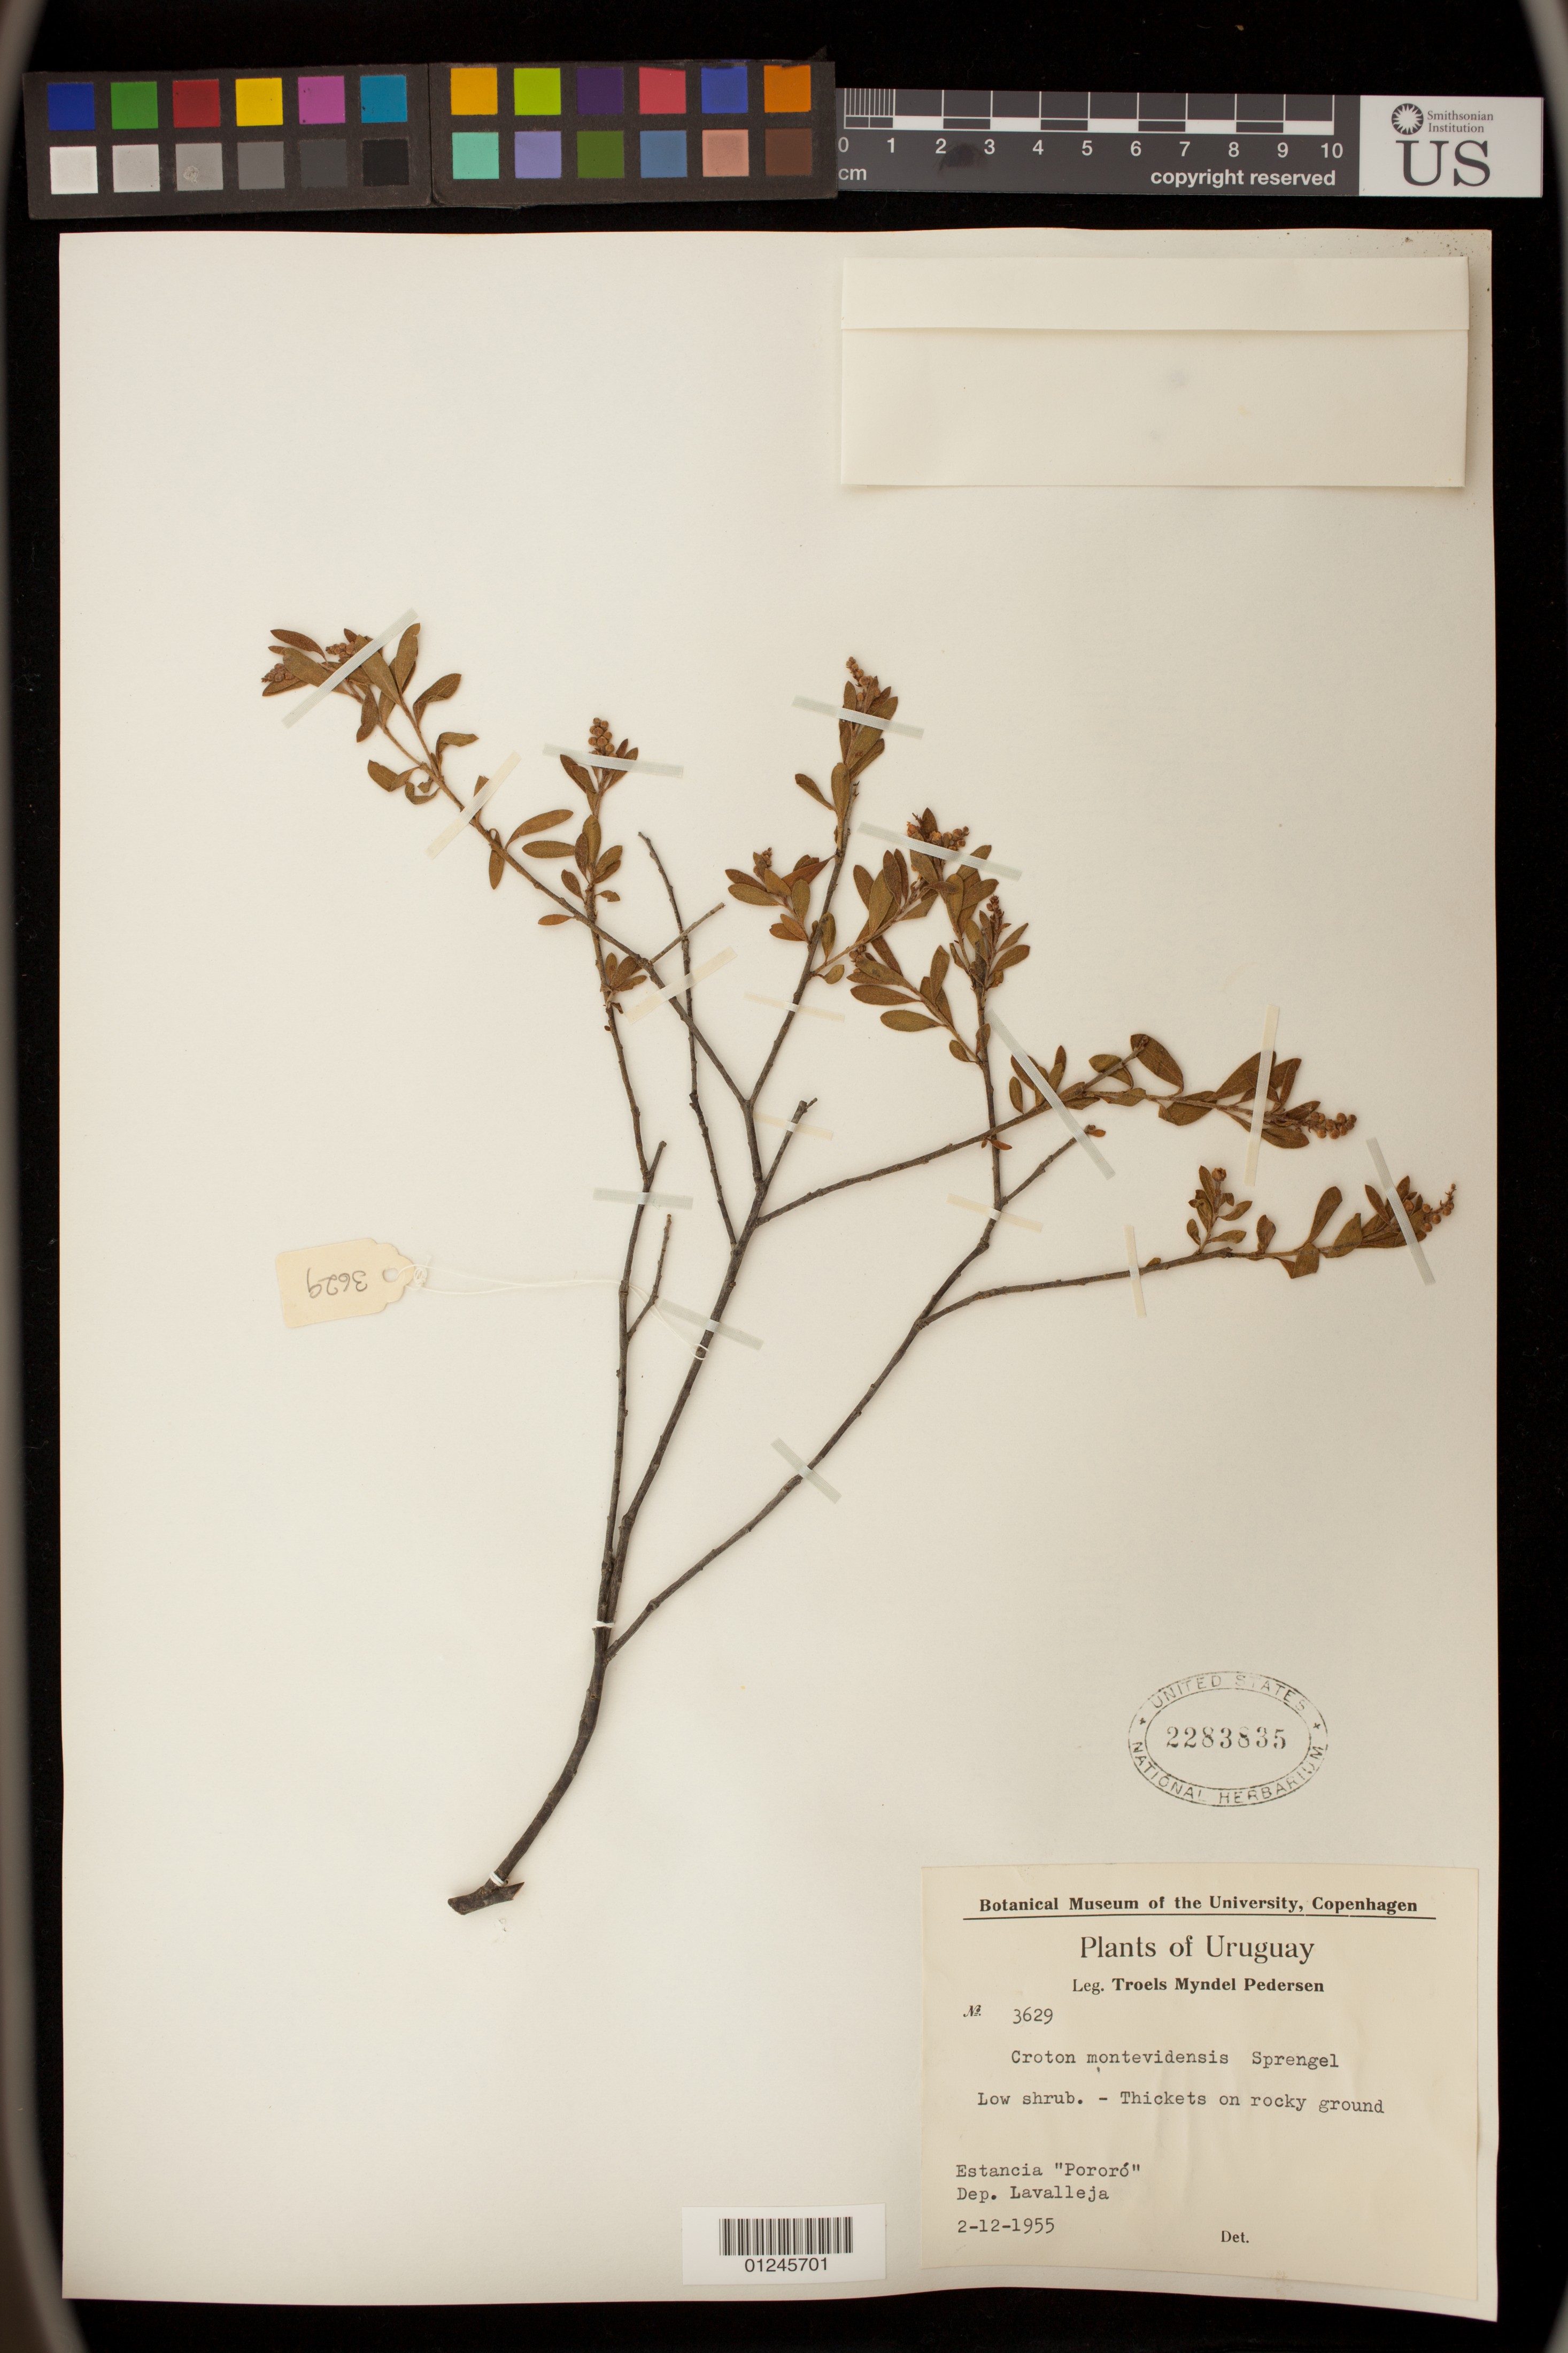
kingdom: Plantae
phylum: Tracheophyta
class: Magnoliopsida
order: Malpighiales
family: Euphorbiaceae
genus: Croton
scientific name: Croton montevidensis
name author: Spreng.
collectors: T. M. Pedersen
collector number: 3629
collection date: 1955-12-02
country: Uruguay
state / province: Lavalleja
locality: Estancia "Pororó"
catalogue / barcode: US 2283835